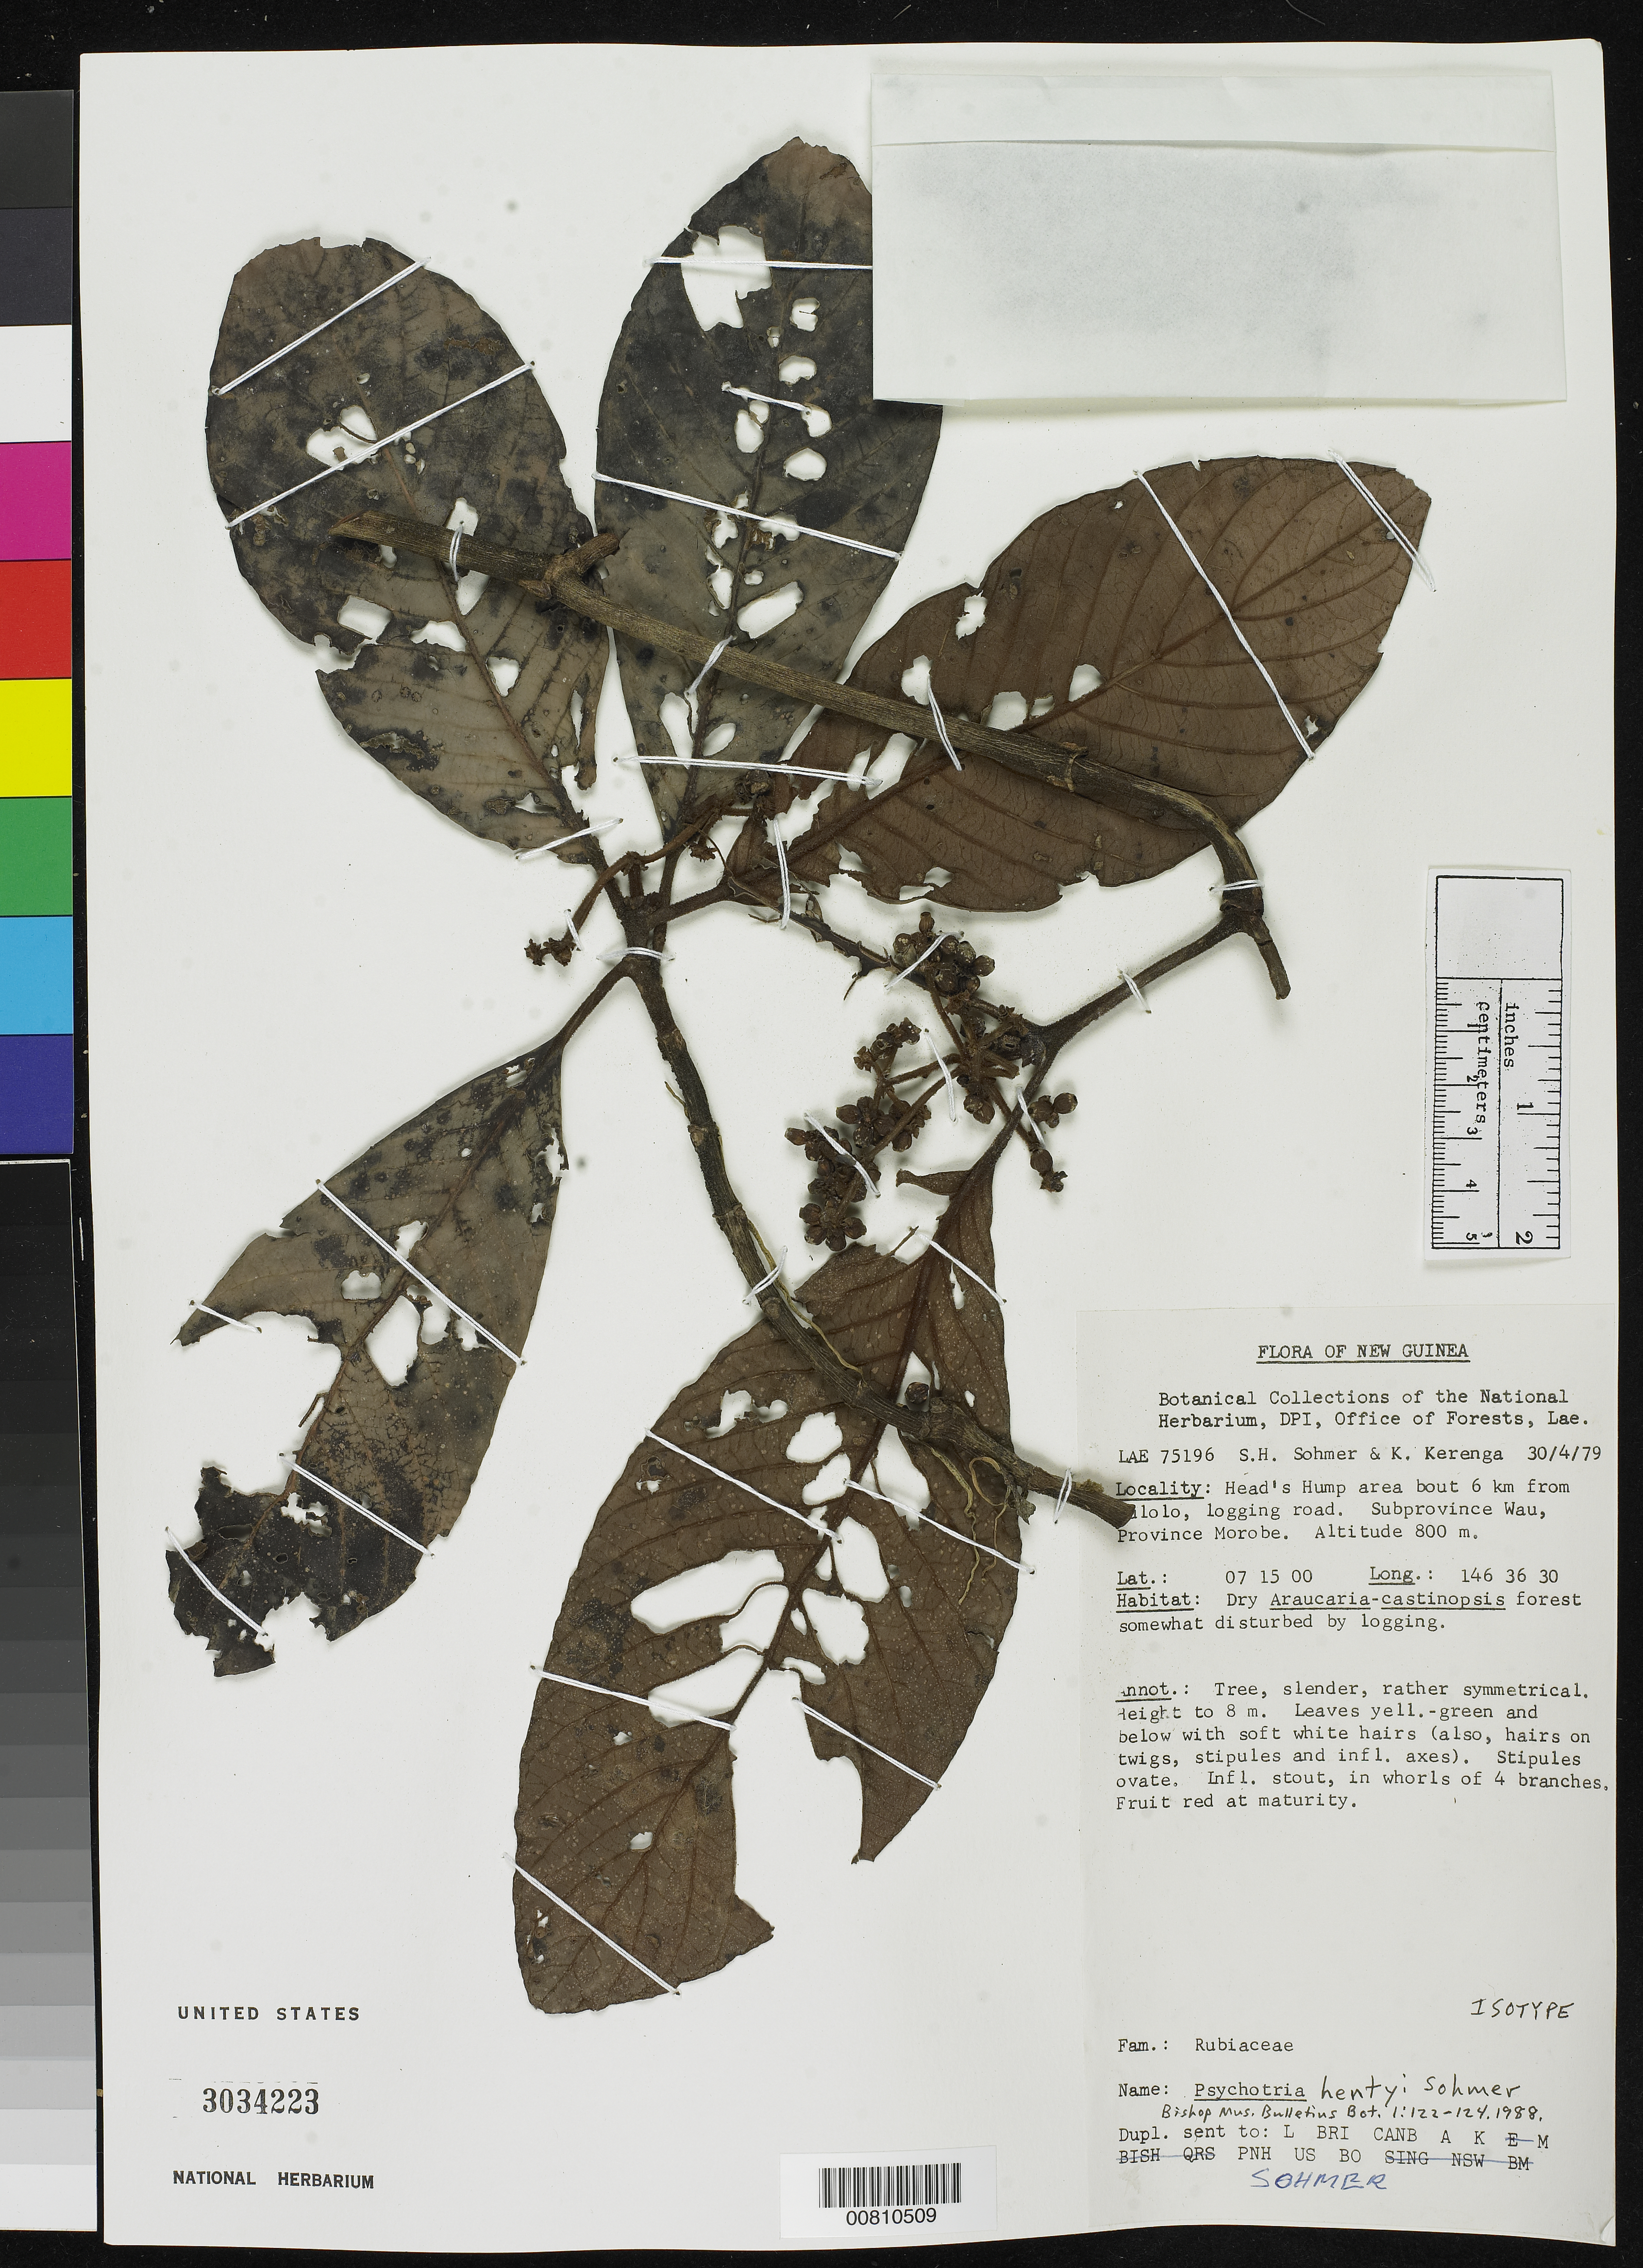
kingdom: Plantae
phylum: Tracheophyta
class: Magnoliopsida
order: Gentianales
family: Rubiaceae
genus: Psychotria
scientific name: Psychotria hentyi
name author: Sohmer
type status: Isotype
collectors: S. H. Sohmer & K. Kerenga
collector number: LAE 75196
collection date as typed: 30 Apr 1979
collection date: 1979-04-30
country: Papua New Guinea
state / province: Morobe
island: New Guinea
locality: Head's Hump area about 6 km from Bulolo, logging road. Subprovince Wau, Province Morobe.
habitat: Dry Araucaria-Castanopsis forest somewhat disturbed by logging.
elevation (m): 800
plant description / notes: Holotype at LAE.; Collection date "May 1979" acc. to protologue but on US sheet "30/4/79".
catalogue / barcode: US 3034223